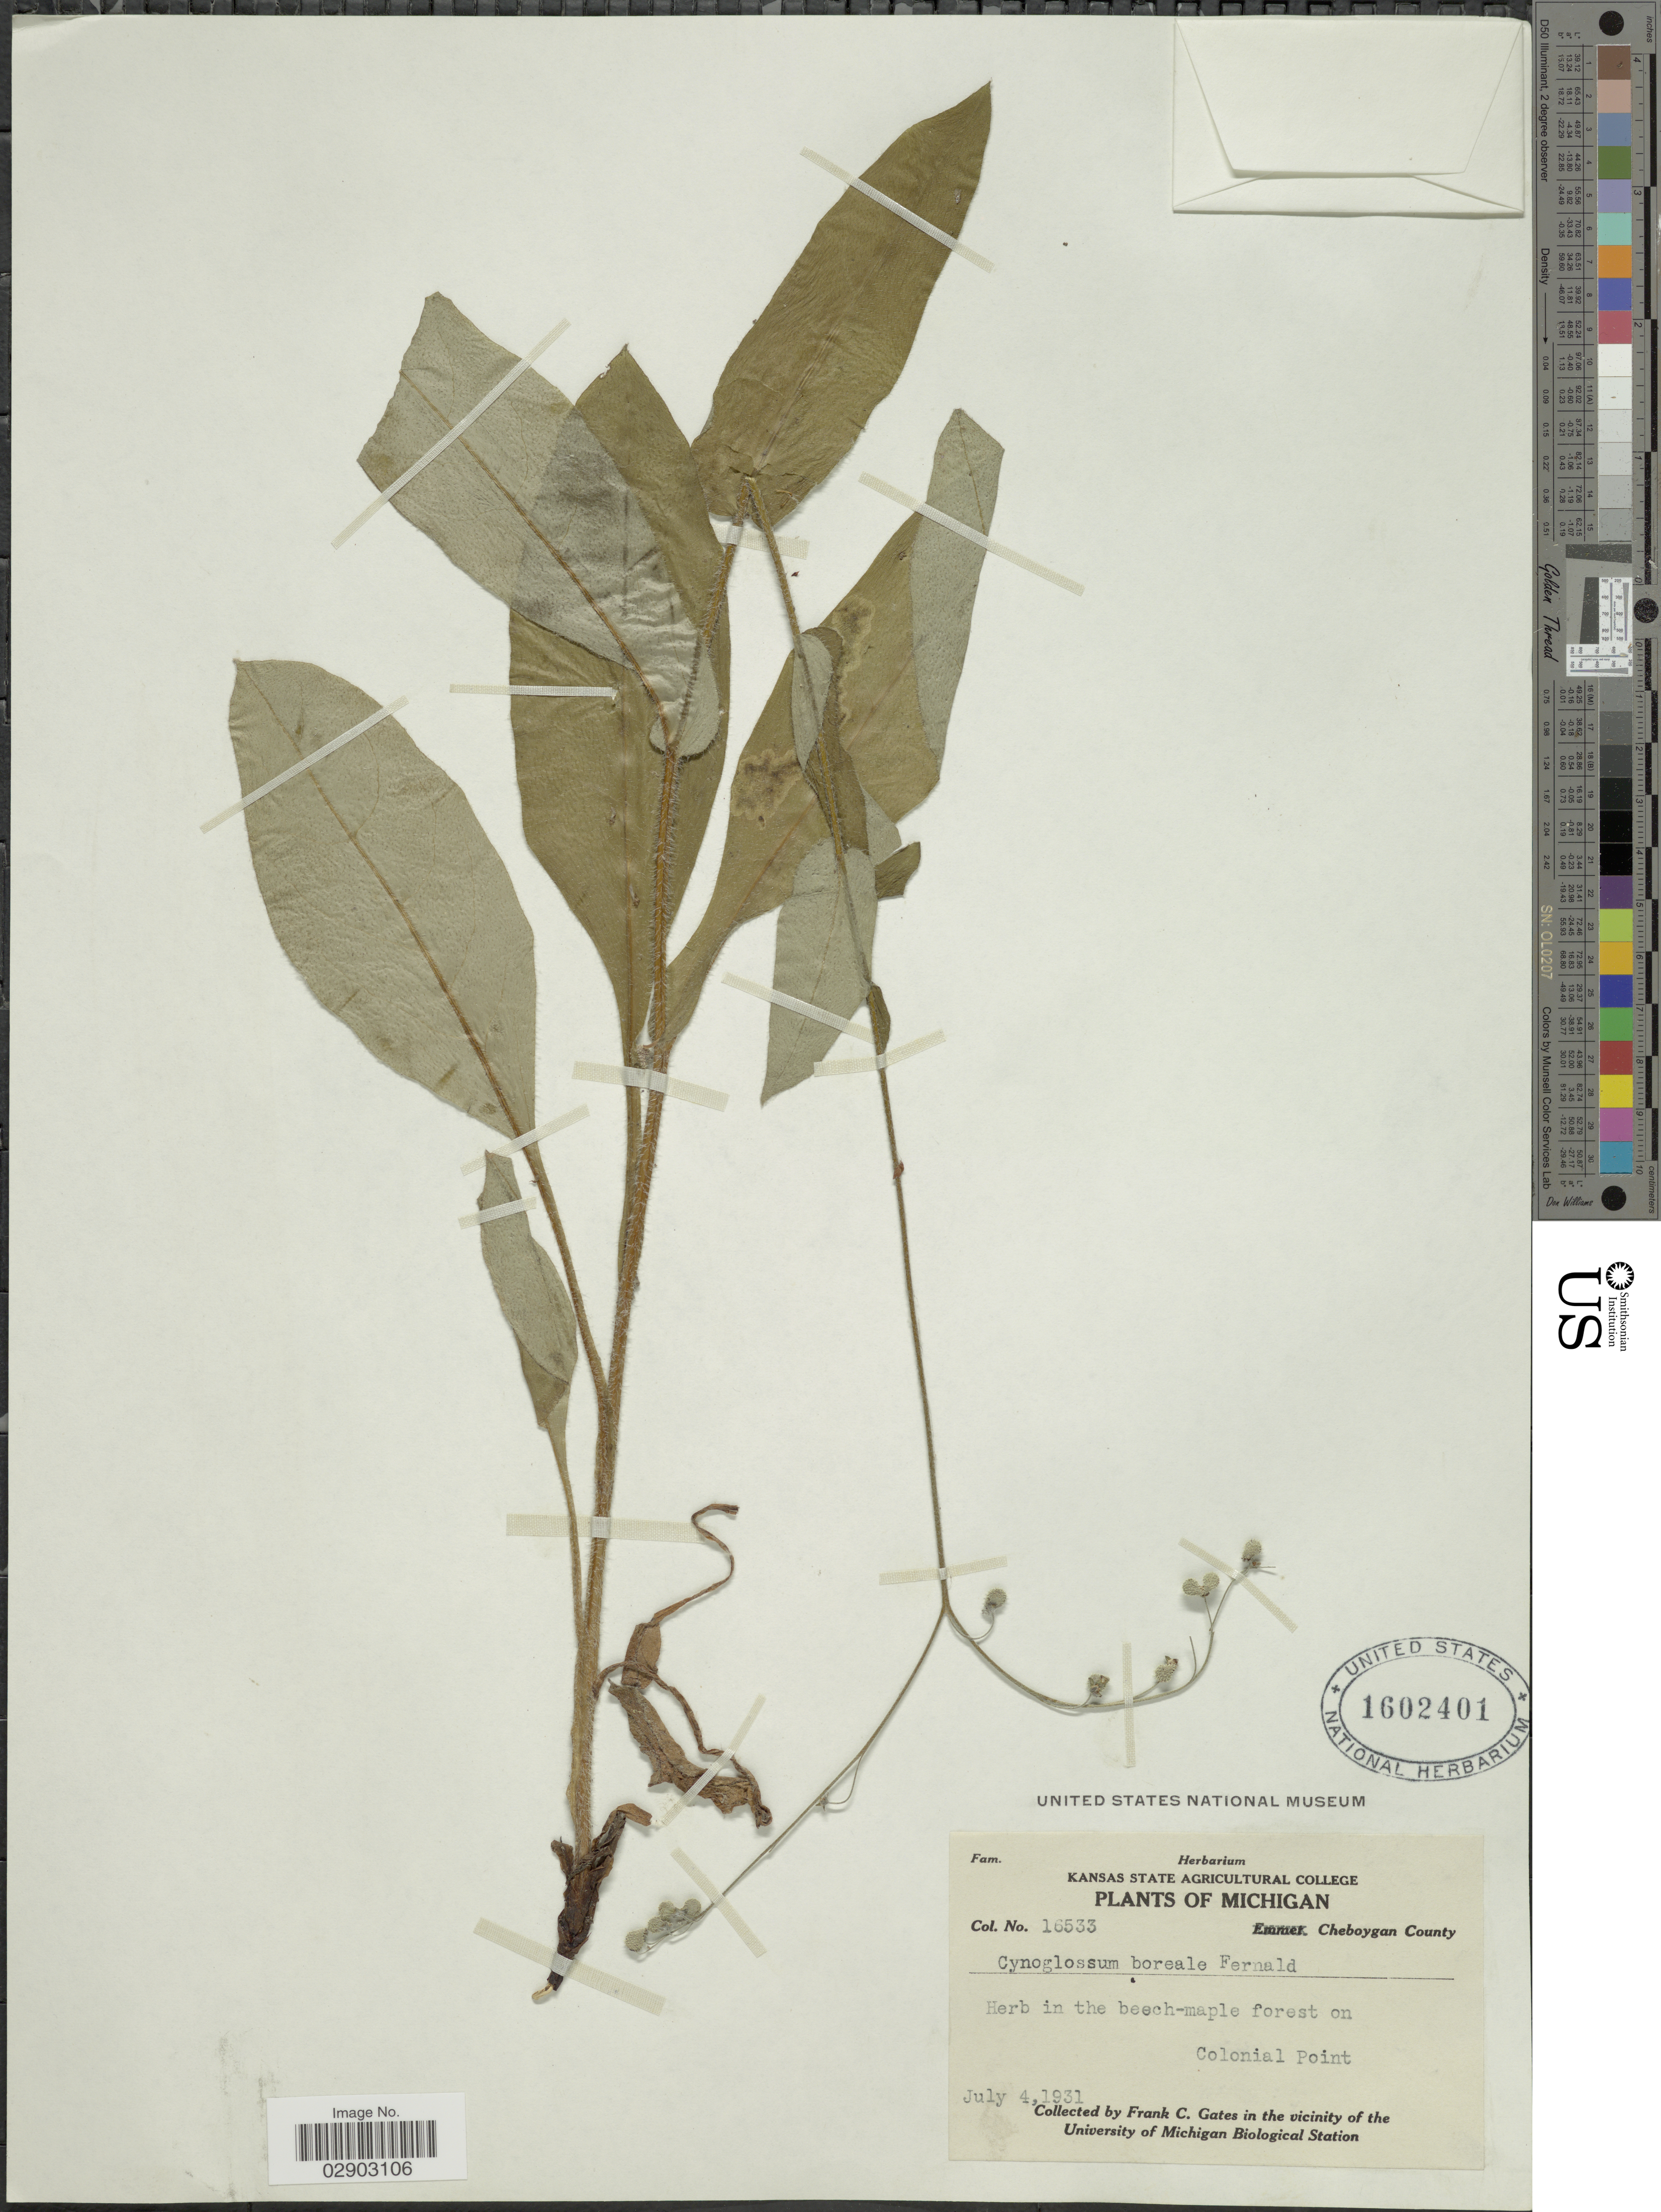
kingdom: Plantae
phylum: Tracheophyta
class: Magnoliopsida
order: Boraginales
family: Boraginaceae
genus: Cynoglossum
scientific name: Cynoglossum boreale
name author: Fernald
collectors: F. C. Gates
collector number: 16533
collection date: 1931-07-04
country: United States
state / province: Michigan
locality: Cheboygan County. On Colonial Point. In the vicinity of the University of Michigan Biological Station.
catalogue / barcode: US 1602401